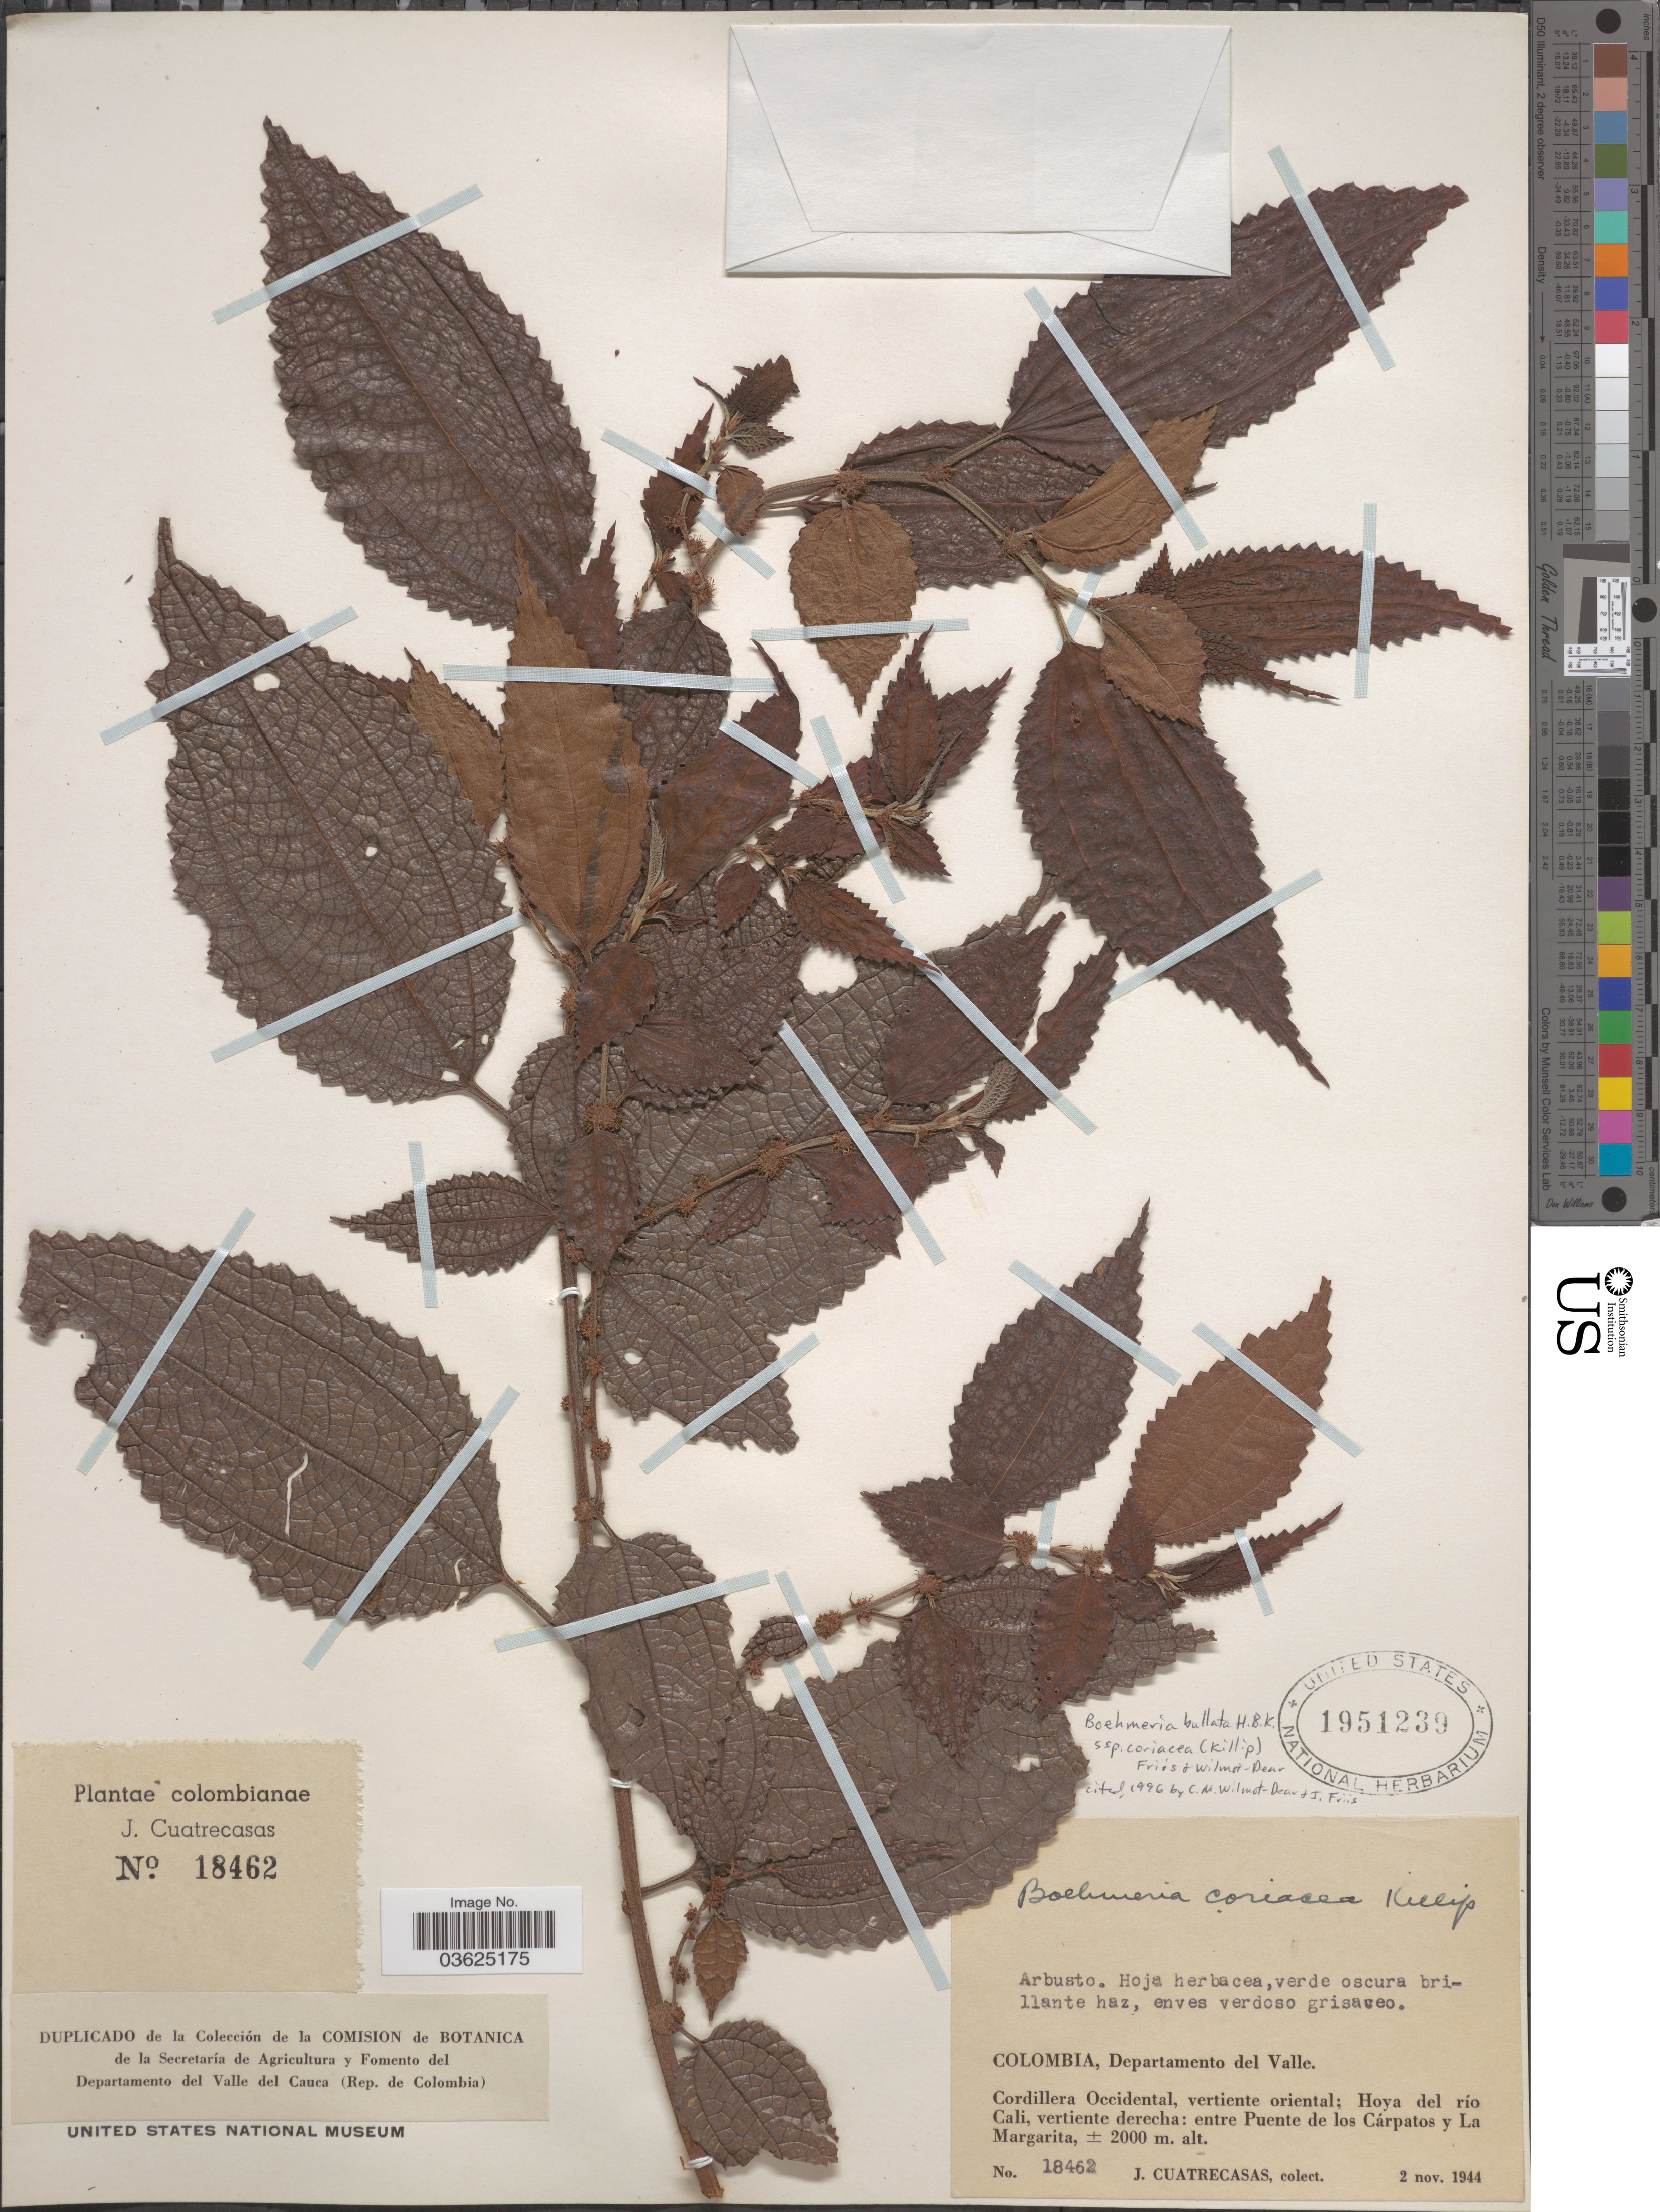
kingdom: Plantae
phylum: Tracheophyta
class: Magnoliopsida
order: Rosales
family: Urticaceae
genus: Boehmeria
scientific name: Boehmeria bullata subsp. coriacea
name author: (Killip) Friis & Wilmot-Dear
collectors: J. Cuatrecasas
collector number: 18462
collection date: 1944-11-02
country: Colombia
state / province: Valle del Cauca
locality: Departamento del Valle. Cordillera Occidental, vertiente oriental; Hoya del río Cali, vertiente derecha: entre Puente de los Cárpatos y La Margarita.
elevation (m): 2000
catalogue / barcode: US 1951239